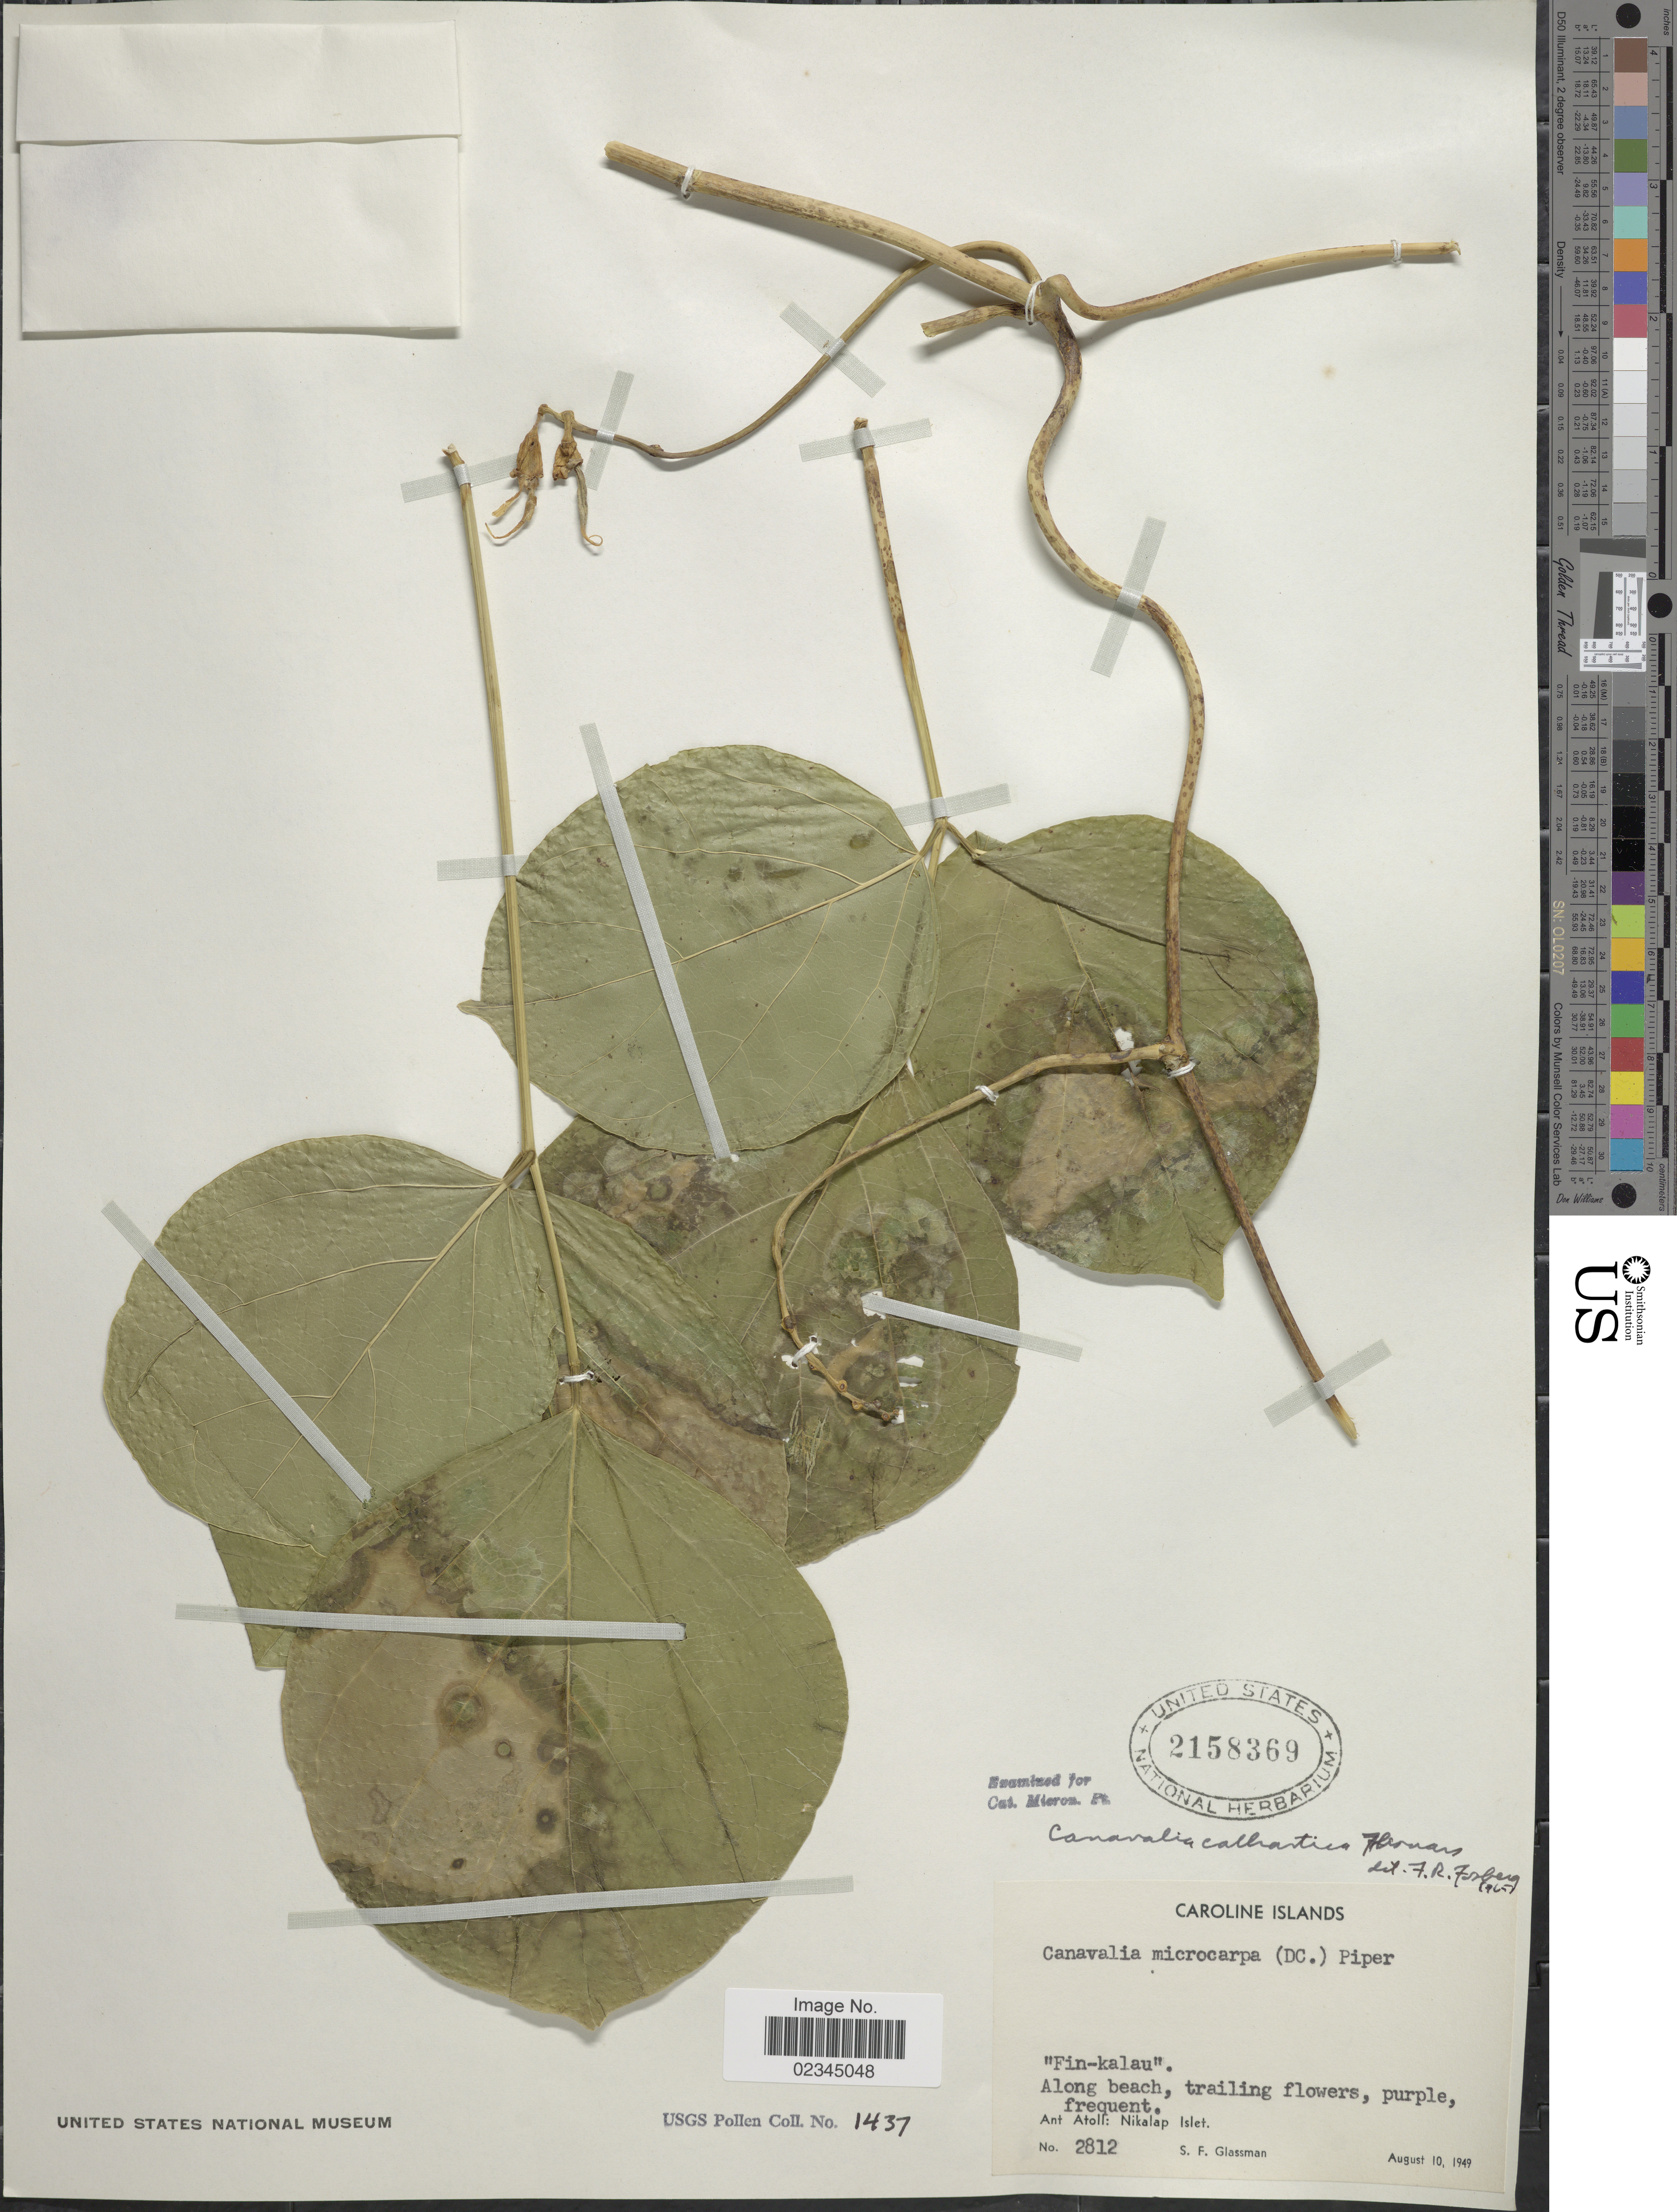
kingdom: Plantae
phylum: Tracheophyta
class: Magnoliopsida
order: Fabales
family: Fabaceae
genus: Canavalia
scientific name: Canavalia cathartica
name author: Thouars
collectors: S. F. Glassman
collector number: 2812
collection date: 1949-08-10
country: Micronesia, Federated States of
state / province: Pohnpei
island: Ant Atoll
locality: Caroline Islands, along beach, Ant Atoll, Nikalap Islet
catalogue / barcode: US 2158369